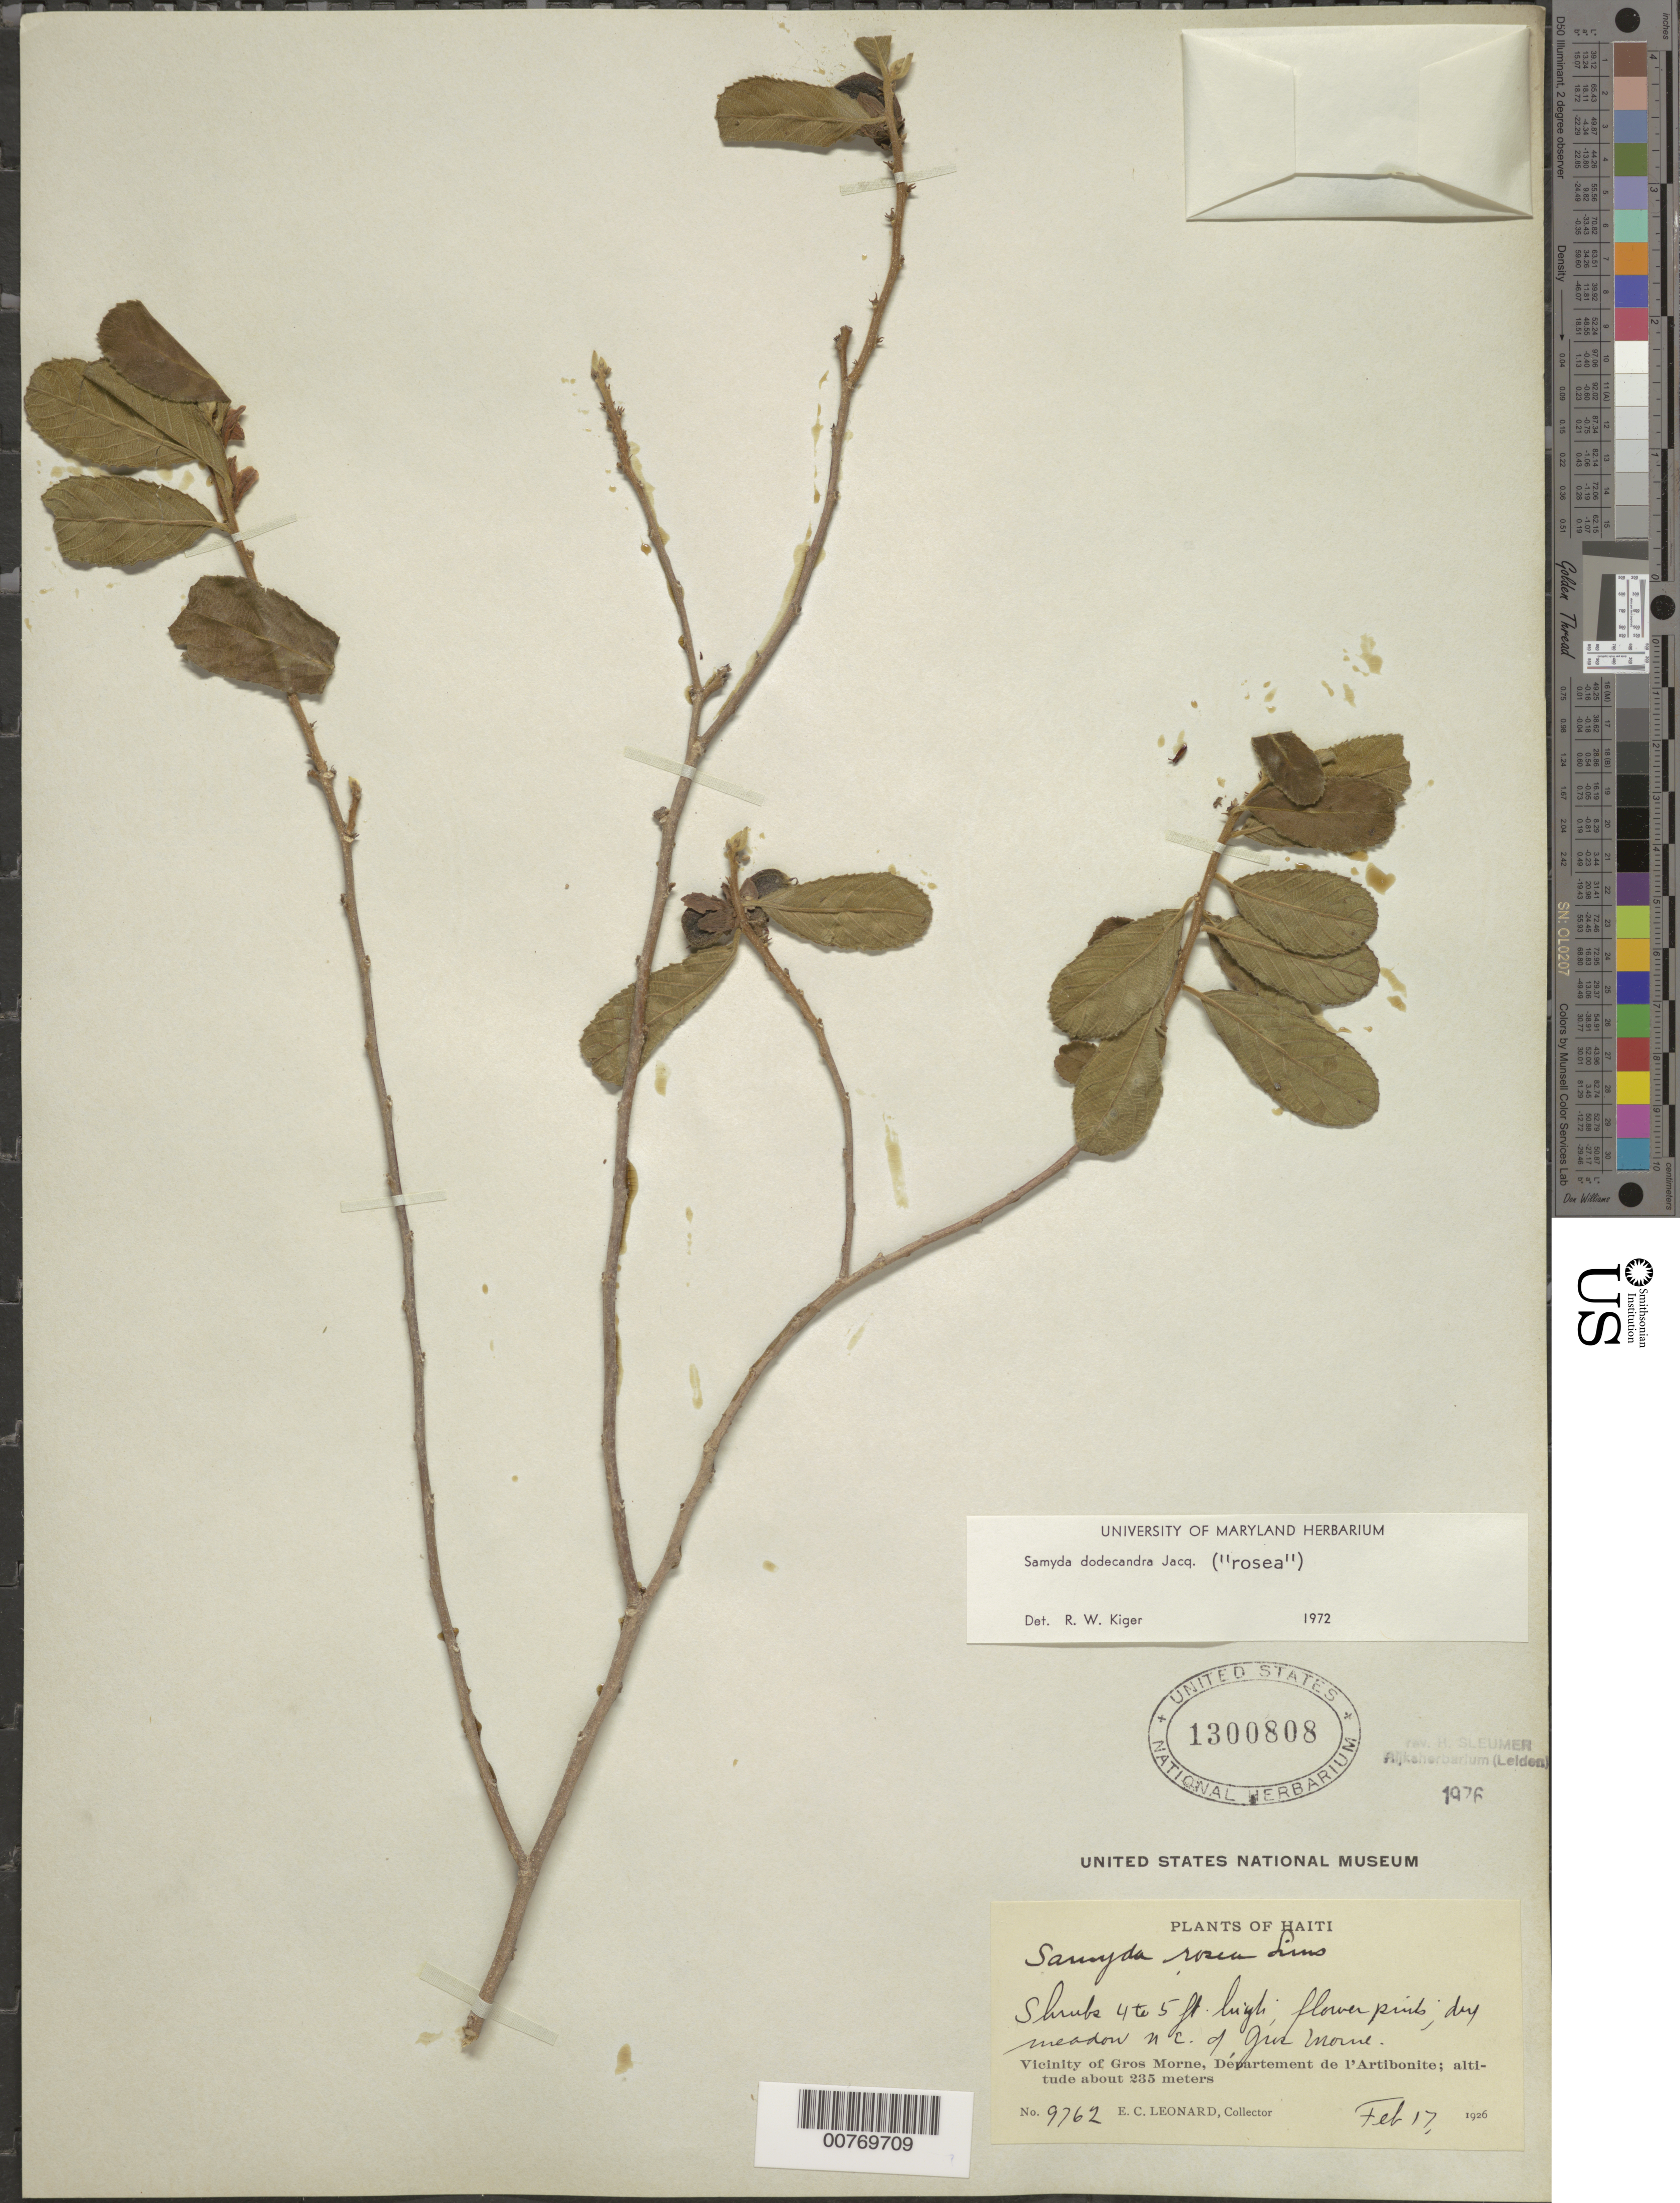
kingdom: Plantae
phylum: Tracheophyta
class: Magnoliopsida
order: Malpighiales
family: Salicaceae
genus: Casearia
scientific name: Casearia dodecandra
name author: (Jacq.) T. Samar. & M.H. Alford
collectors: E. C. Leonard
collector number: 9762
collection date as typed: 17 Feb 1926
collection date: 1926-02-17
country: Haiti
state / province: Artibonite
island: Hispaniola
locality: Vicinity of Gros Morne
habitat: dry meadow northeast of Gros Morne.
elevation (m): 235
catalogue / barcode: US 1300808